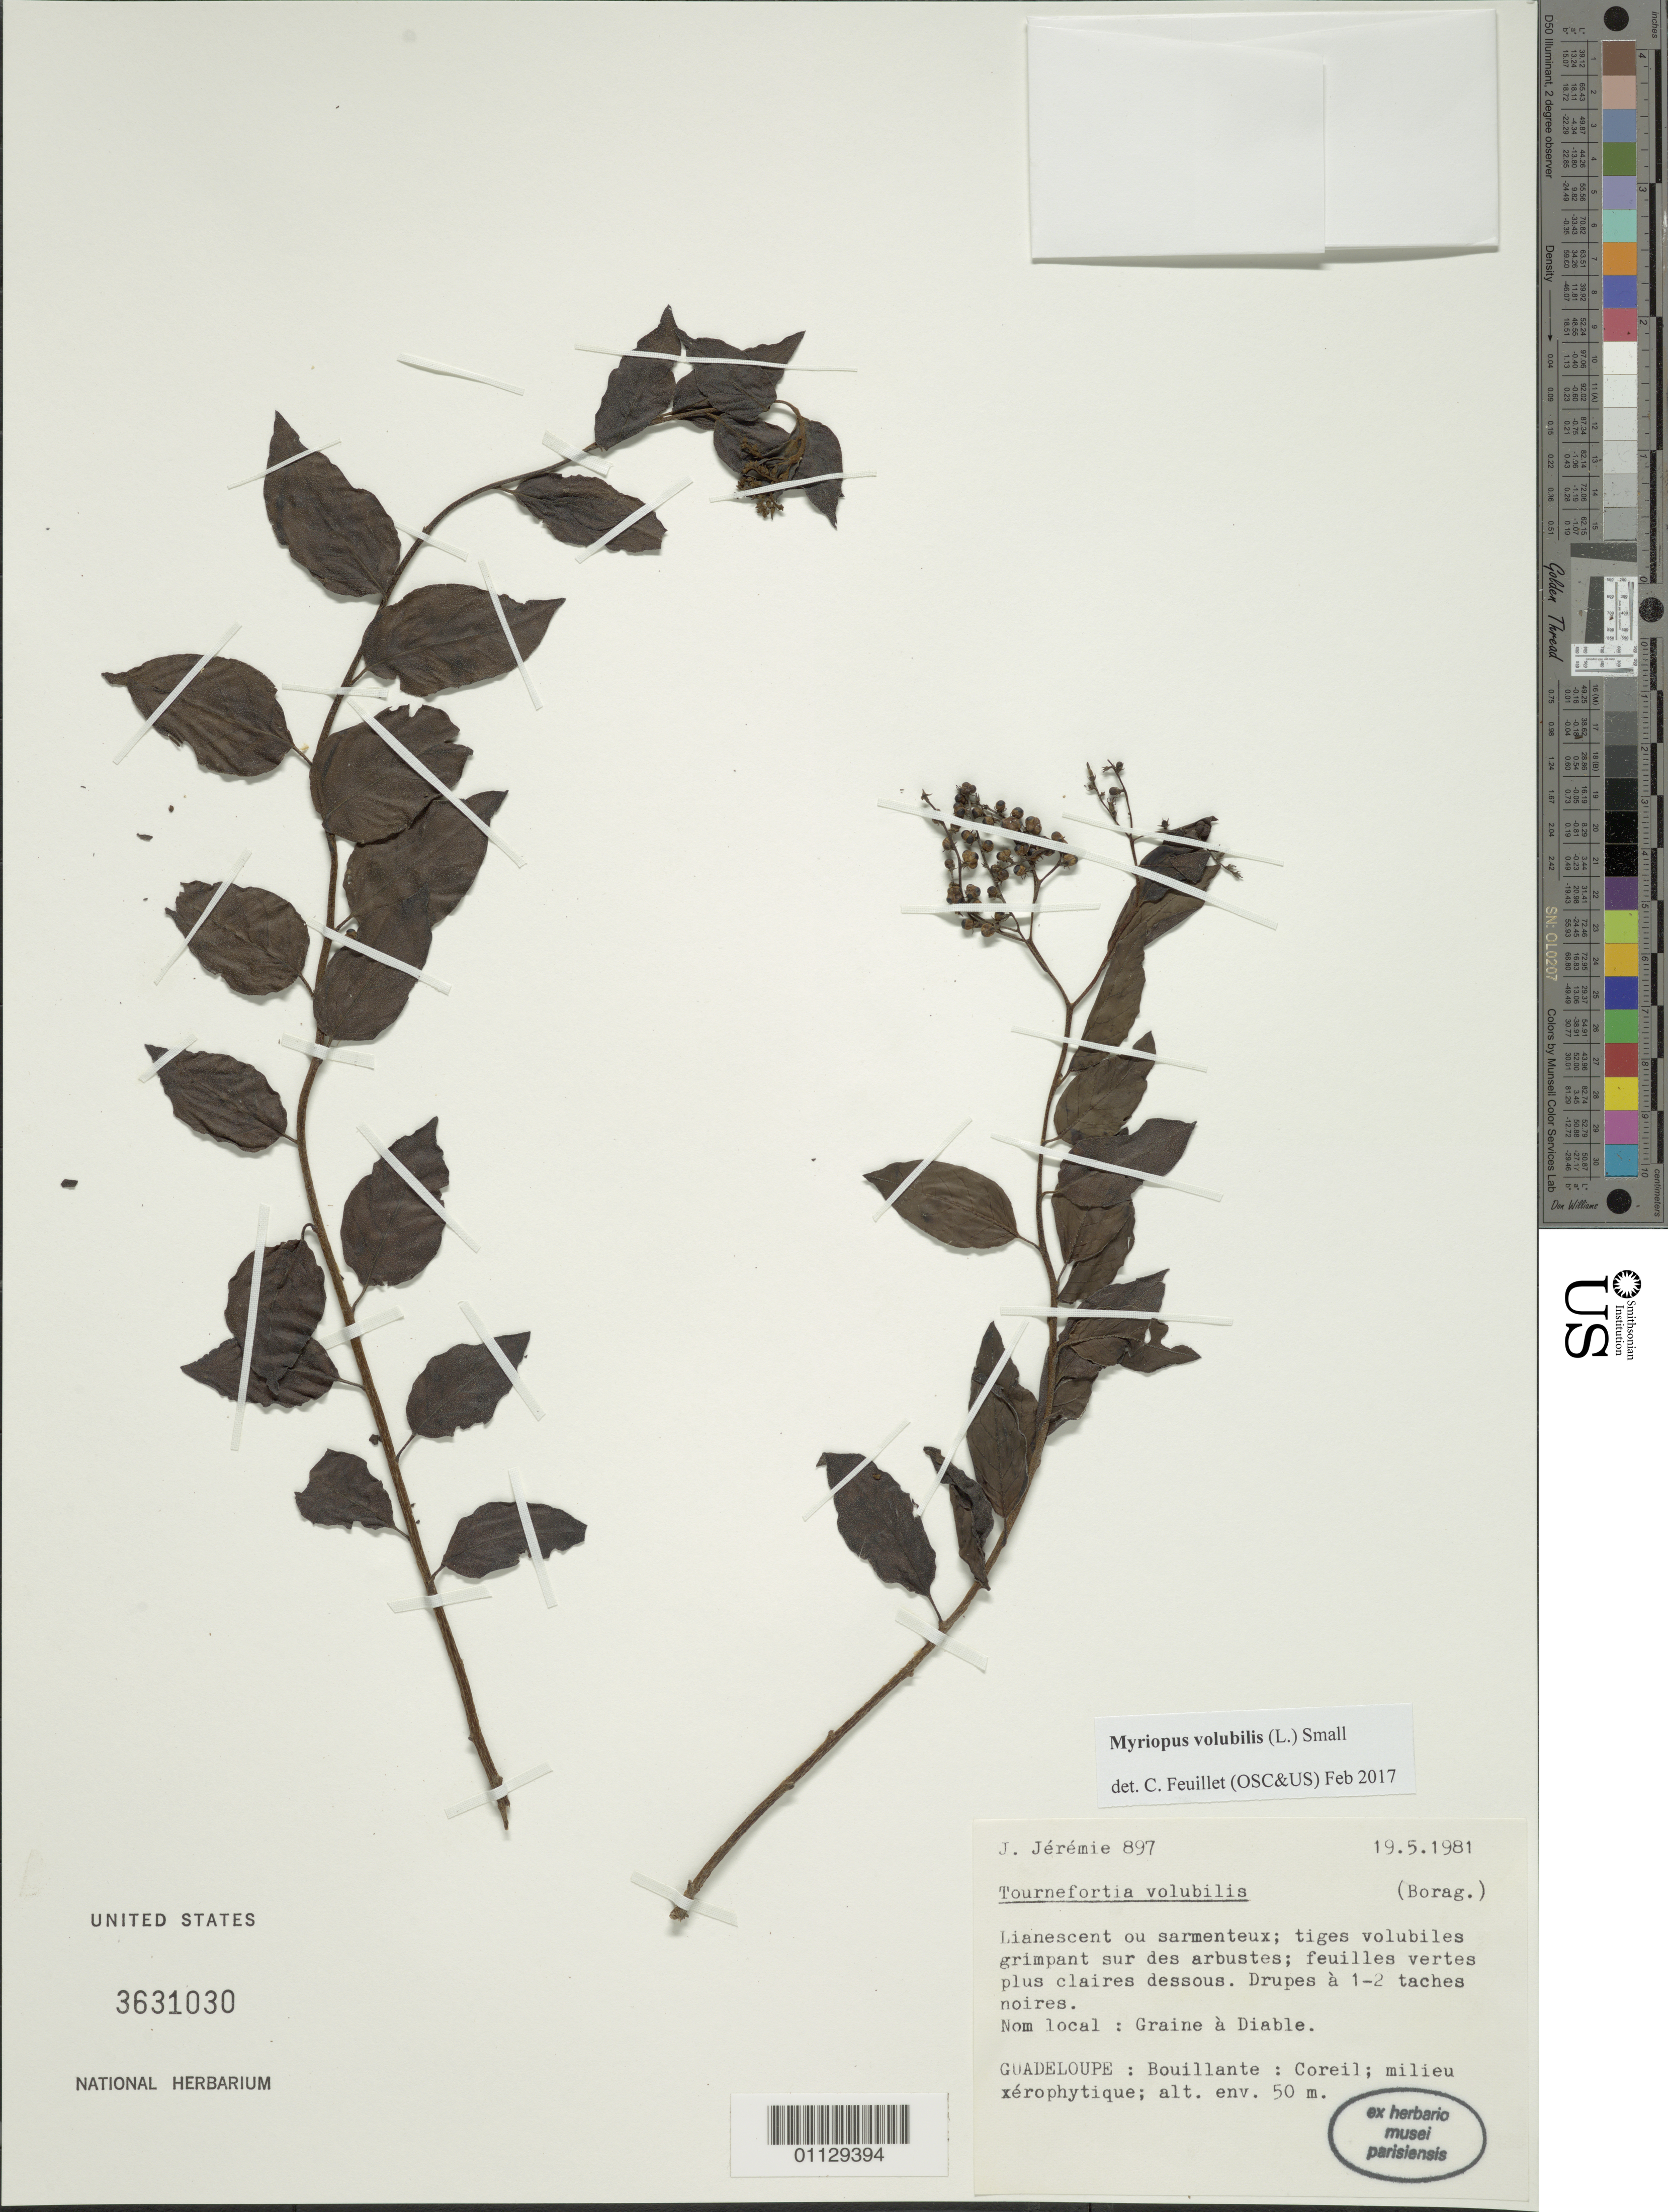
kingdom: Plantae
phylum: Tracheophyta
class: Magnoliopsida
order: Boraginales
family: Heliotropiaceae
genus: Myriopus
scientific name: Myriopus volubilis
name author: (L.) Small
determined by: Feuillet, C.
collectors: J. Jérémie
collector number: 897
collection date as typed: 19 May 1981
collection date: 1981-05-19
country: Guadeloupe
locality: Bouillante: Coreil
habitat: Milieu xerophytique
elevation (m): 50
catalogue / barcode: US 3631030